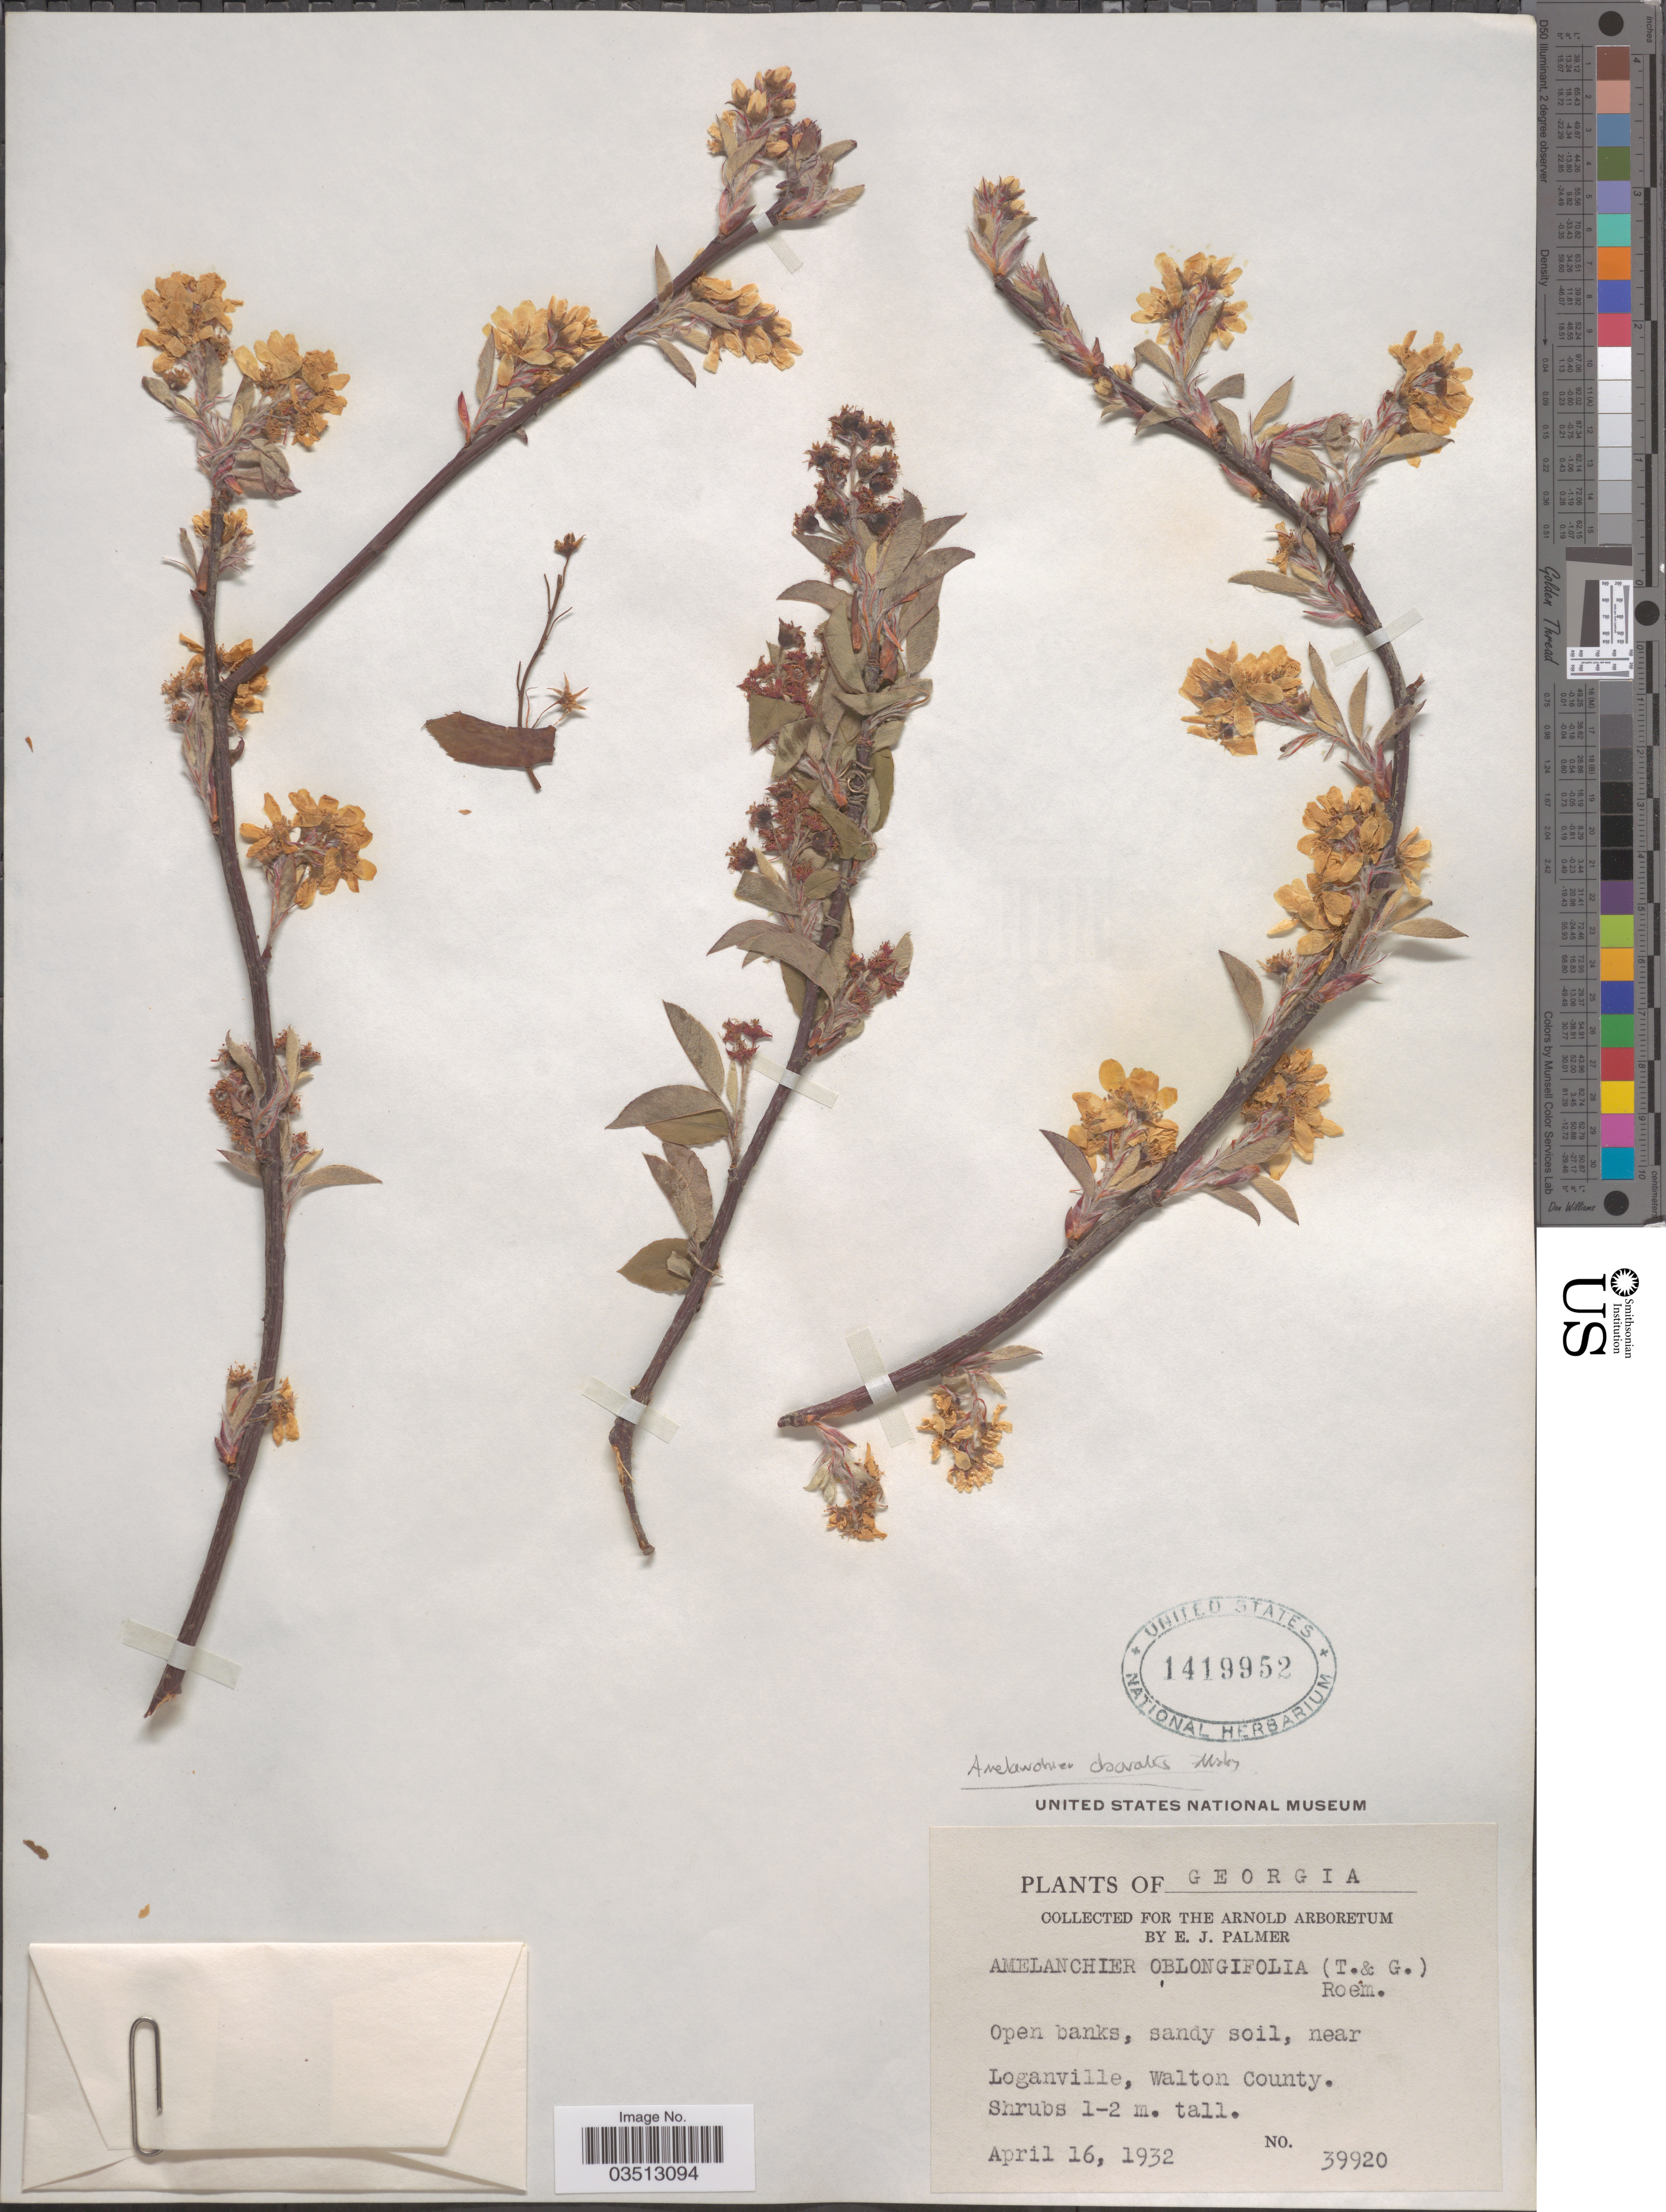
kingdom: Plantae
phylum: Tracheophyta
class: Magnoliopsida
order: Rosales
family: Rosaceae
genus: Amelanchier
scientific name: Amelanchier sp.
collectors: E. J. Palmer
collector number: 39920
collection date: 1932-04-16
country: United States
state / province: Georgia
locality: Near Loganville, Walton County.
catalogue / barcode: US 1419952